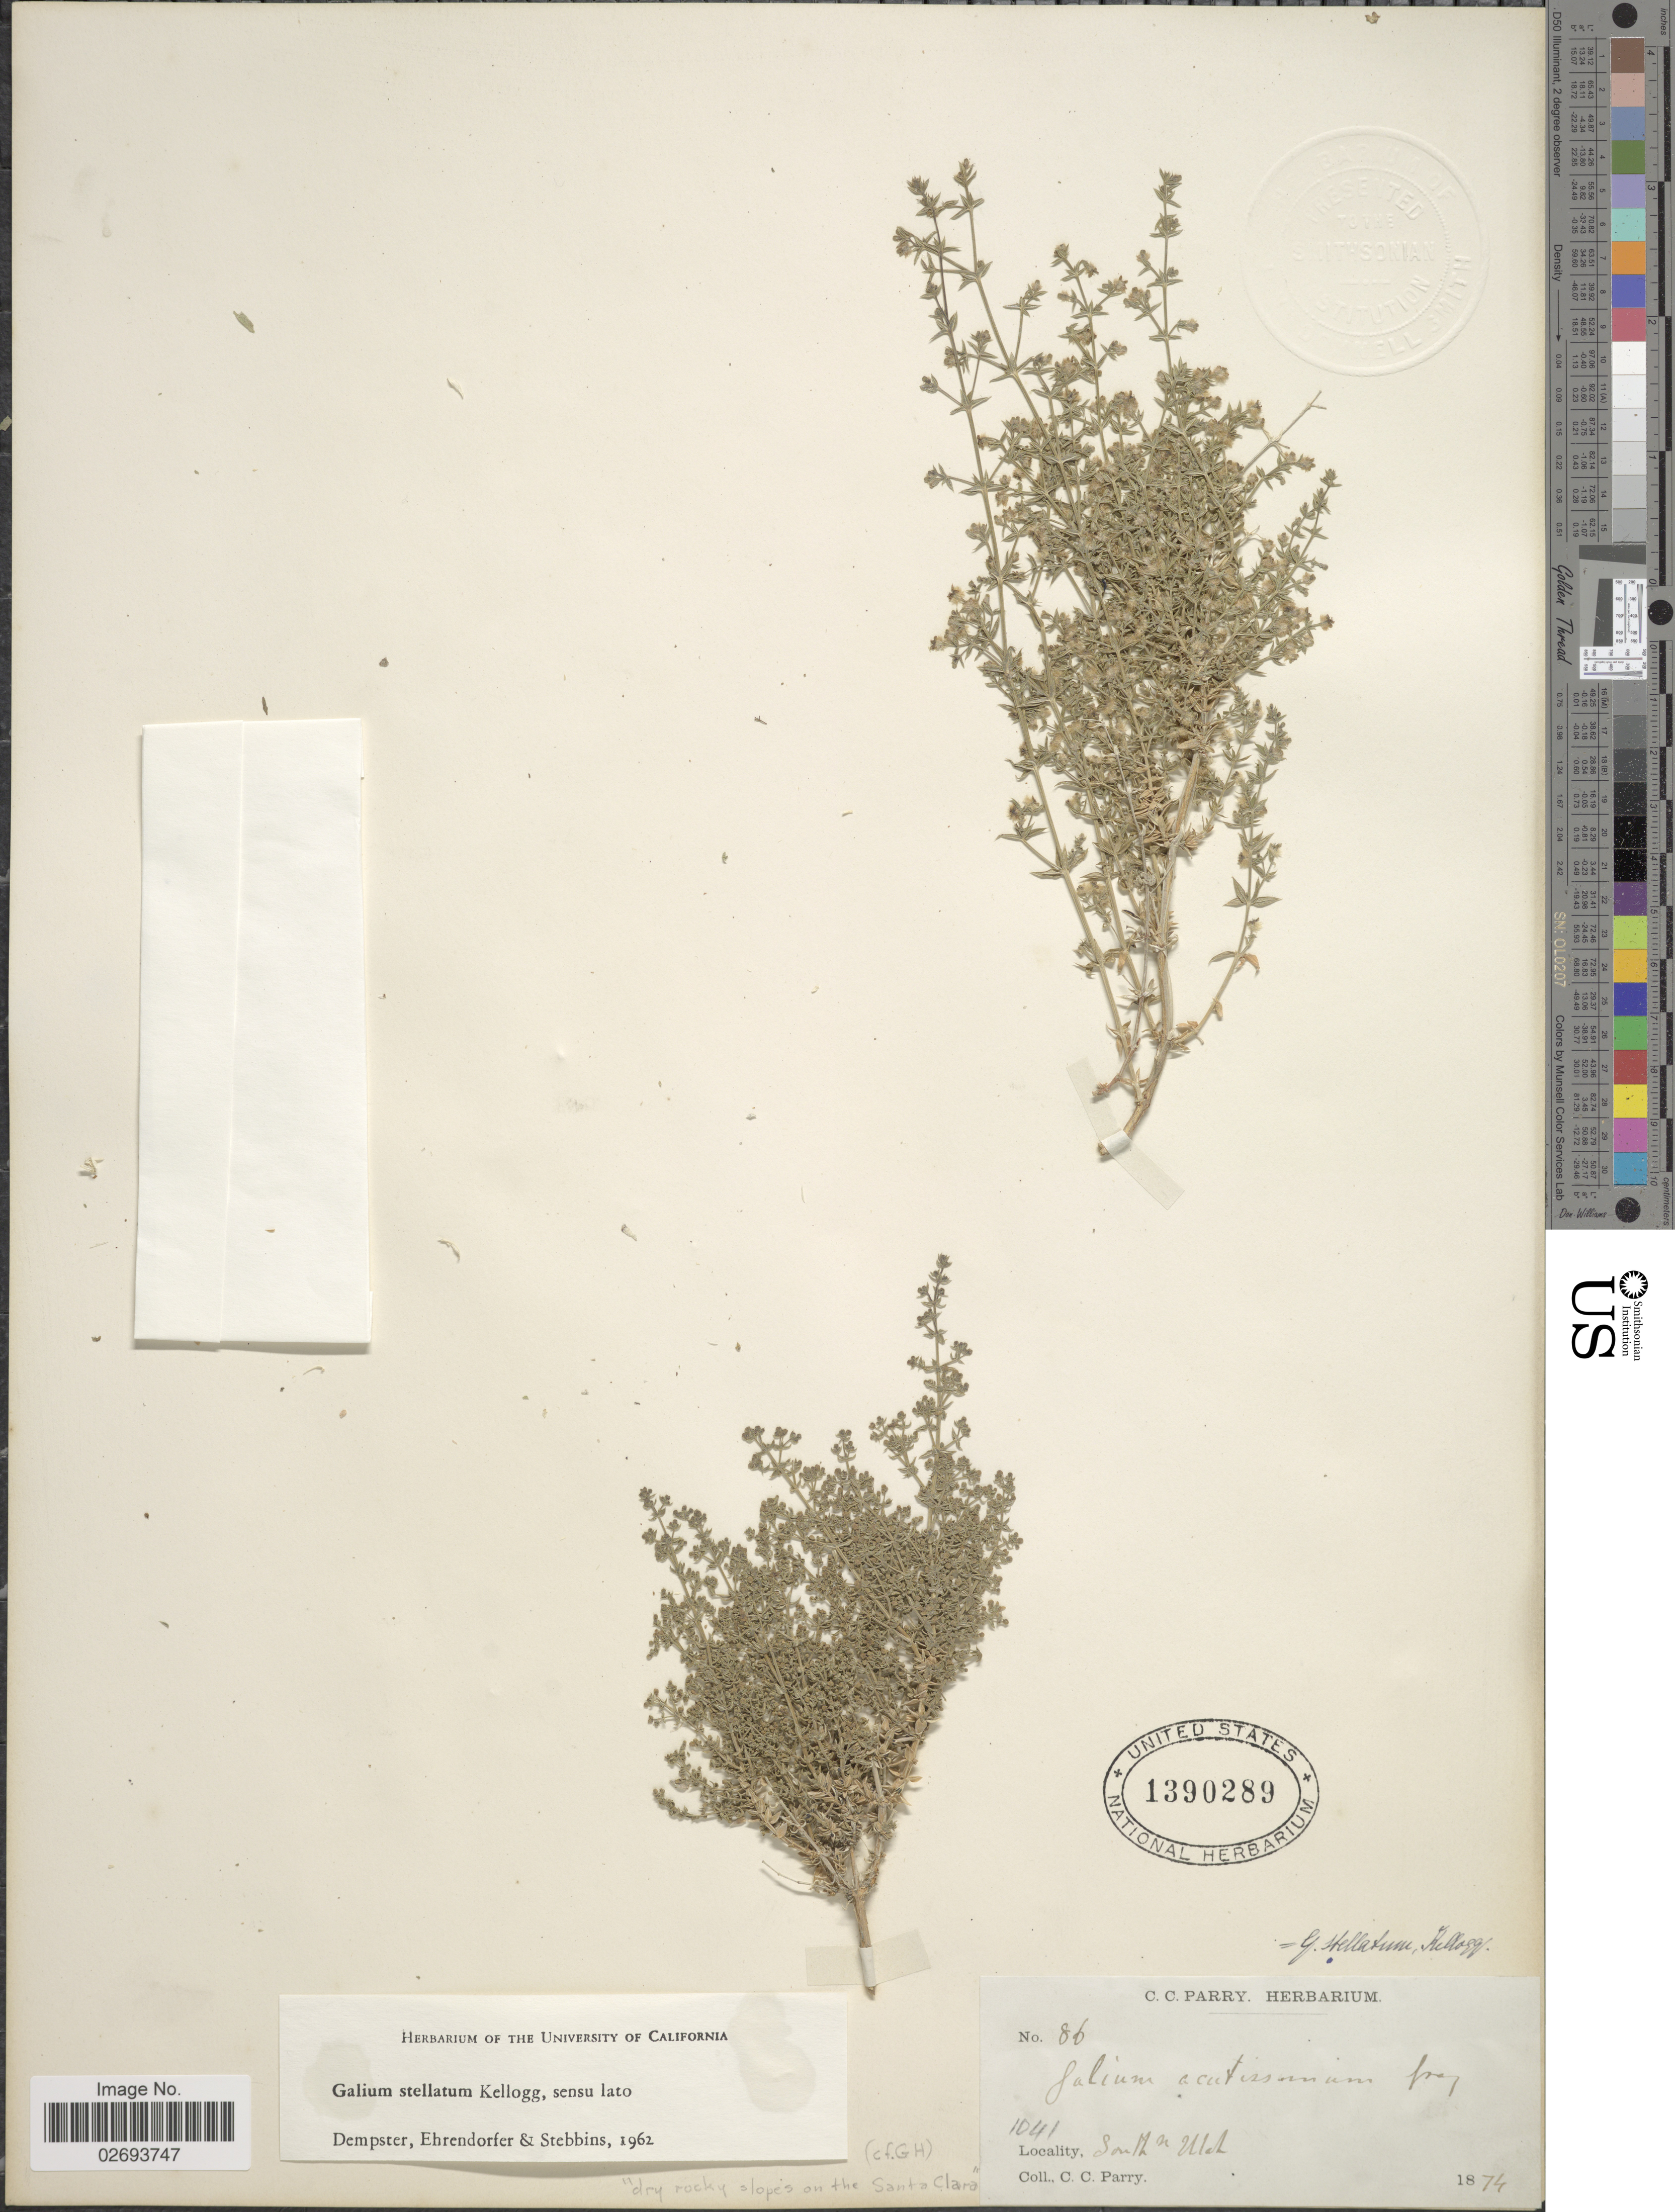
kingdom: Plantae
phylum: Tracheophyta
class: Magnoliopsida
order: Gentianales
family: Rubiaceae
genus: Galium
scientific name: Galium stellatum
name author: Kellogg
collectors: C. C. Parry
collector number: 86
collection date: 1874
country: United States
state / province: Utah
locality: South'n Utah, "dry rocky slopes on the Santa Clara"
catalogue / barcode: US 1390289